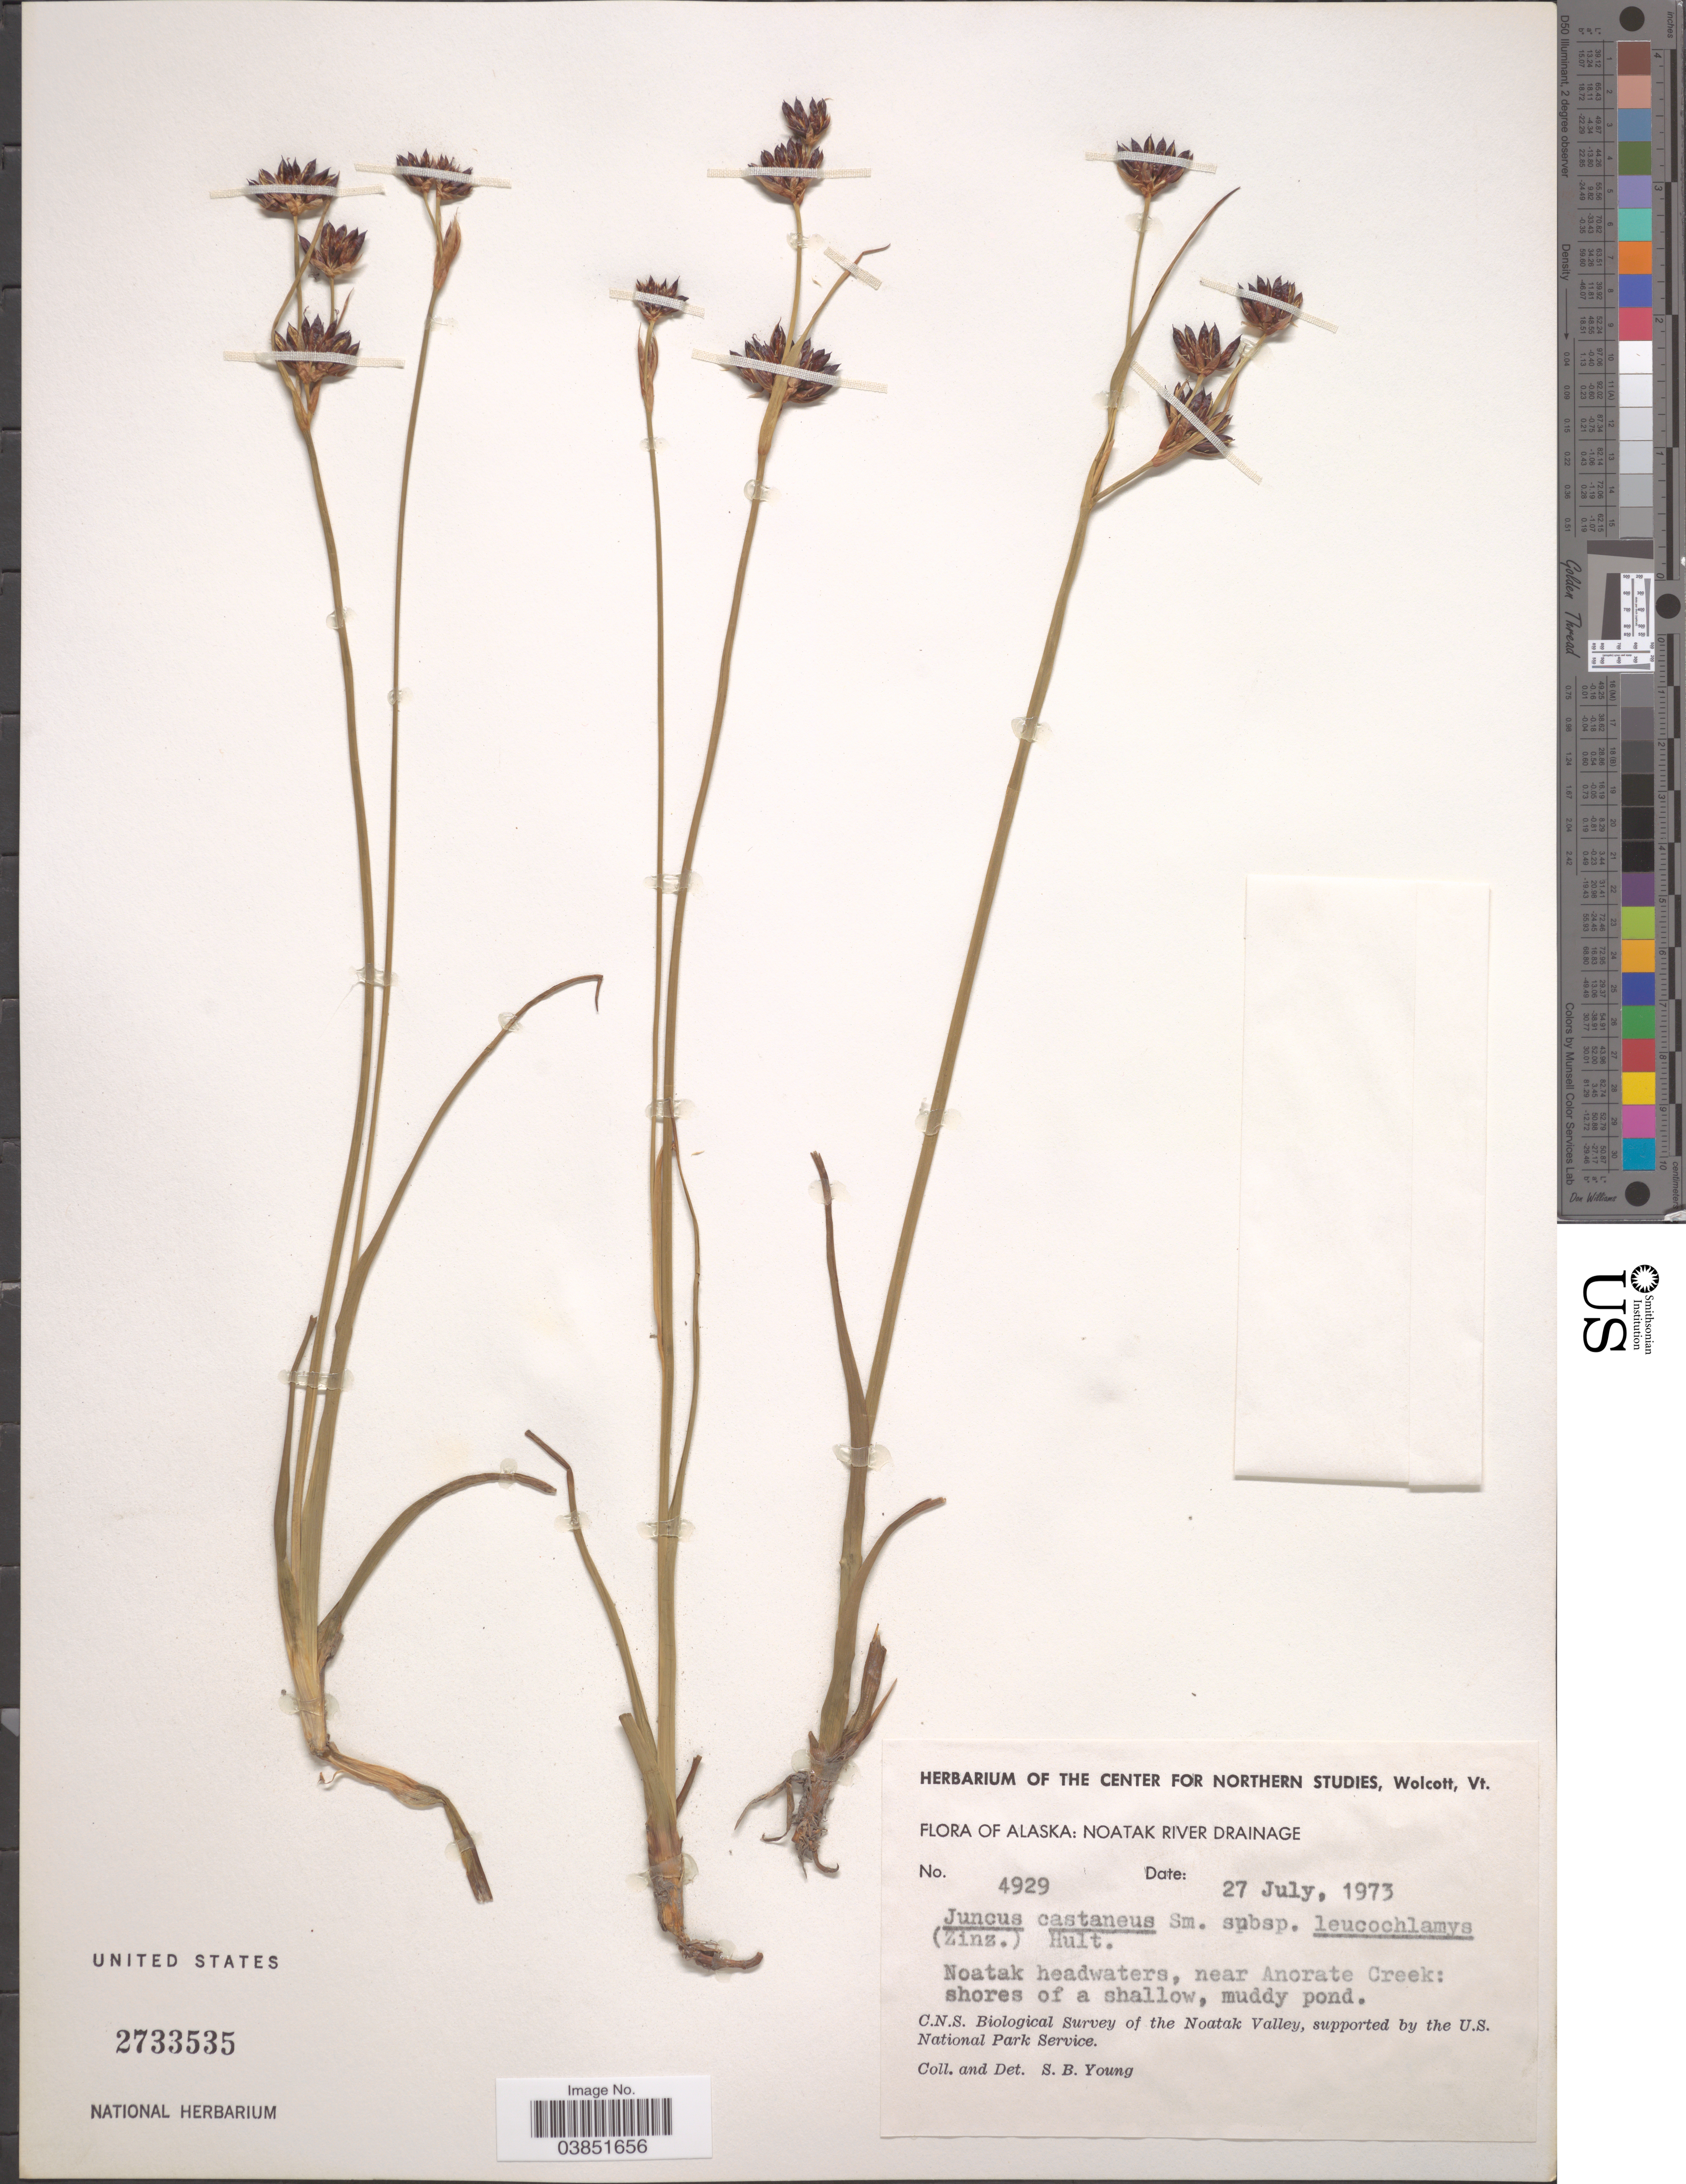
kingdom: Plantae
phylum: Tracheophyta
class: Liliopsida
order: Poales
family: Juncaceae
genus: Juncus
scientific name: Juncus castaneus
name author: Sm.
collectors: S. Young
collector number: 4929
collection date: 1973-07-27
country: United States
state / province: Alaska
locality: Noatak River Drainage. Noatak heajdwaters, near Anorate Creek. The Noatak Valley.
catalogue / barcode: US 2733535